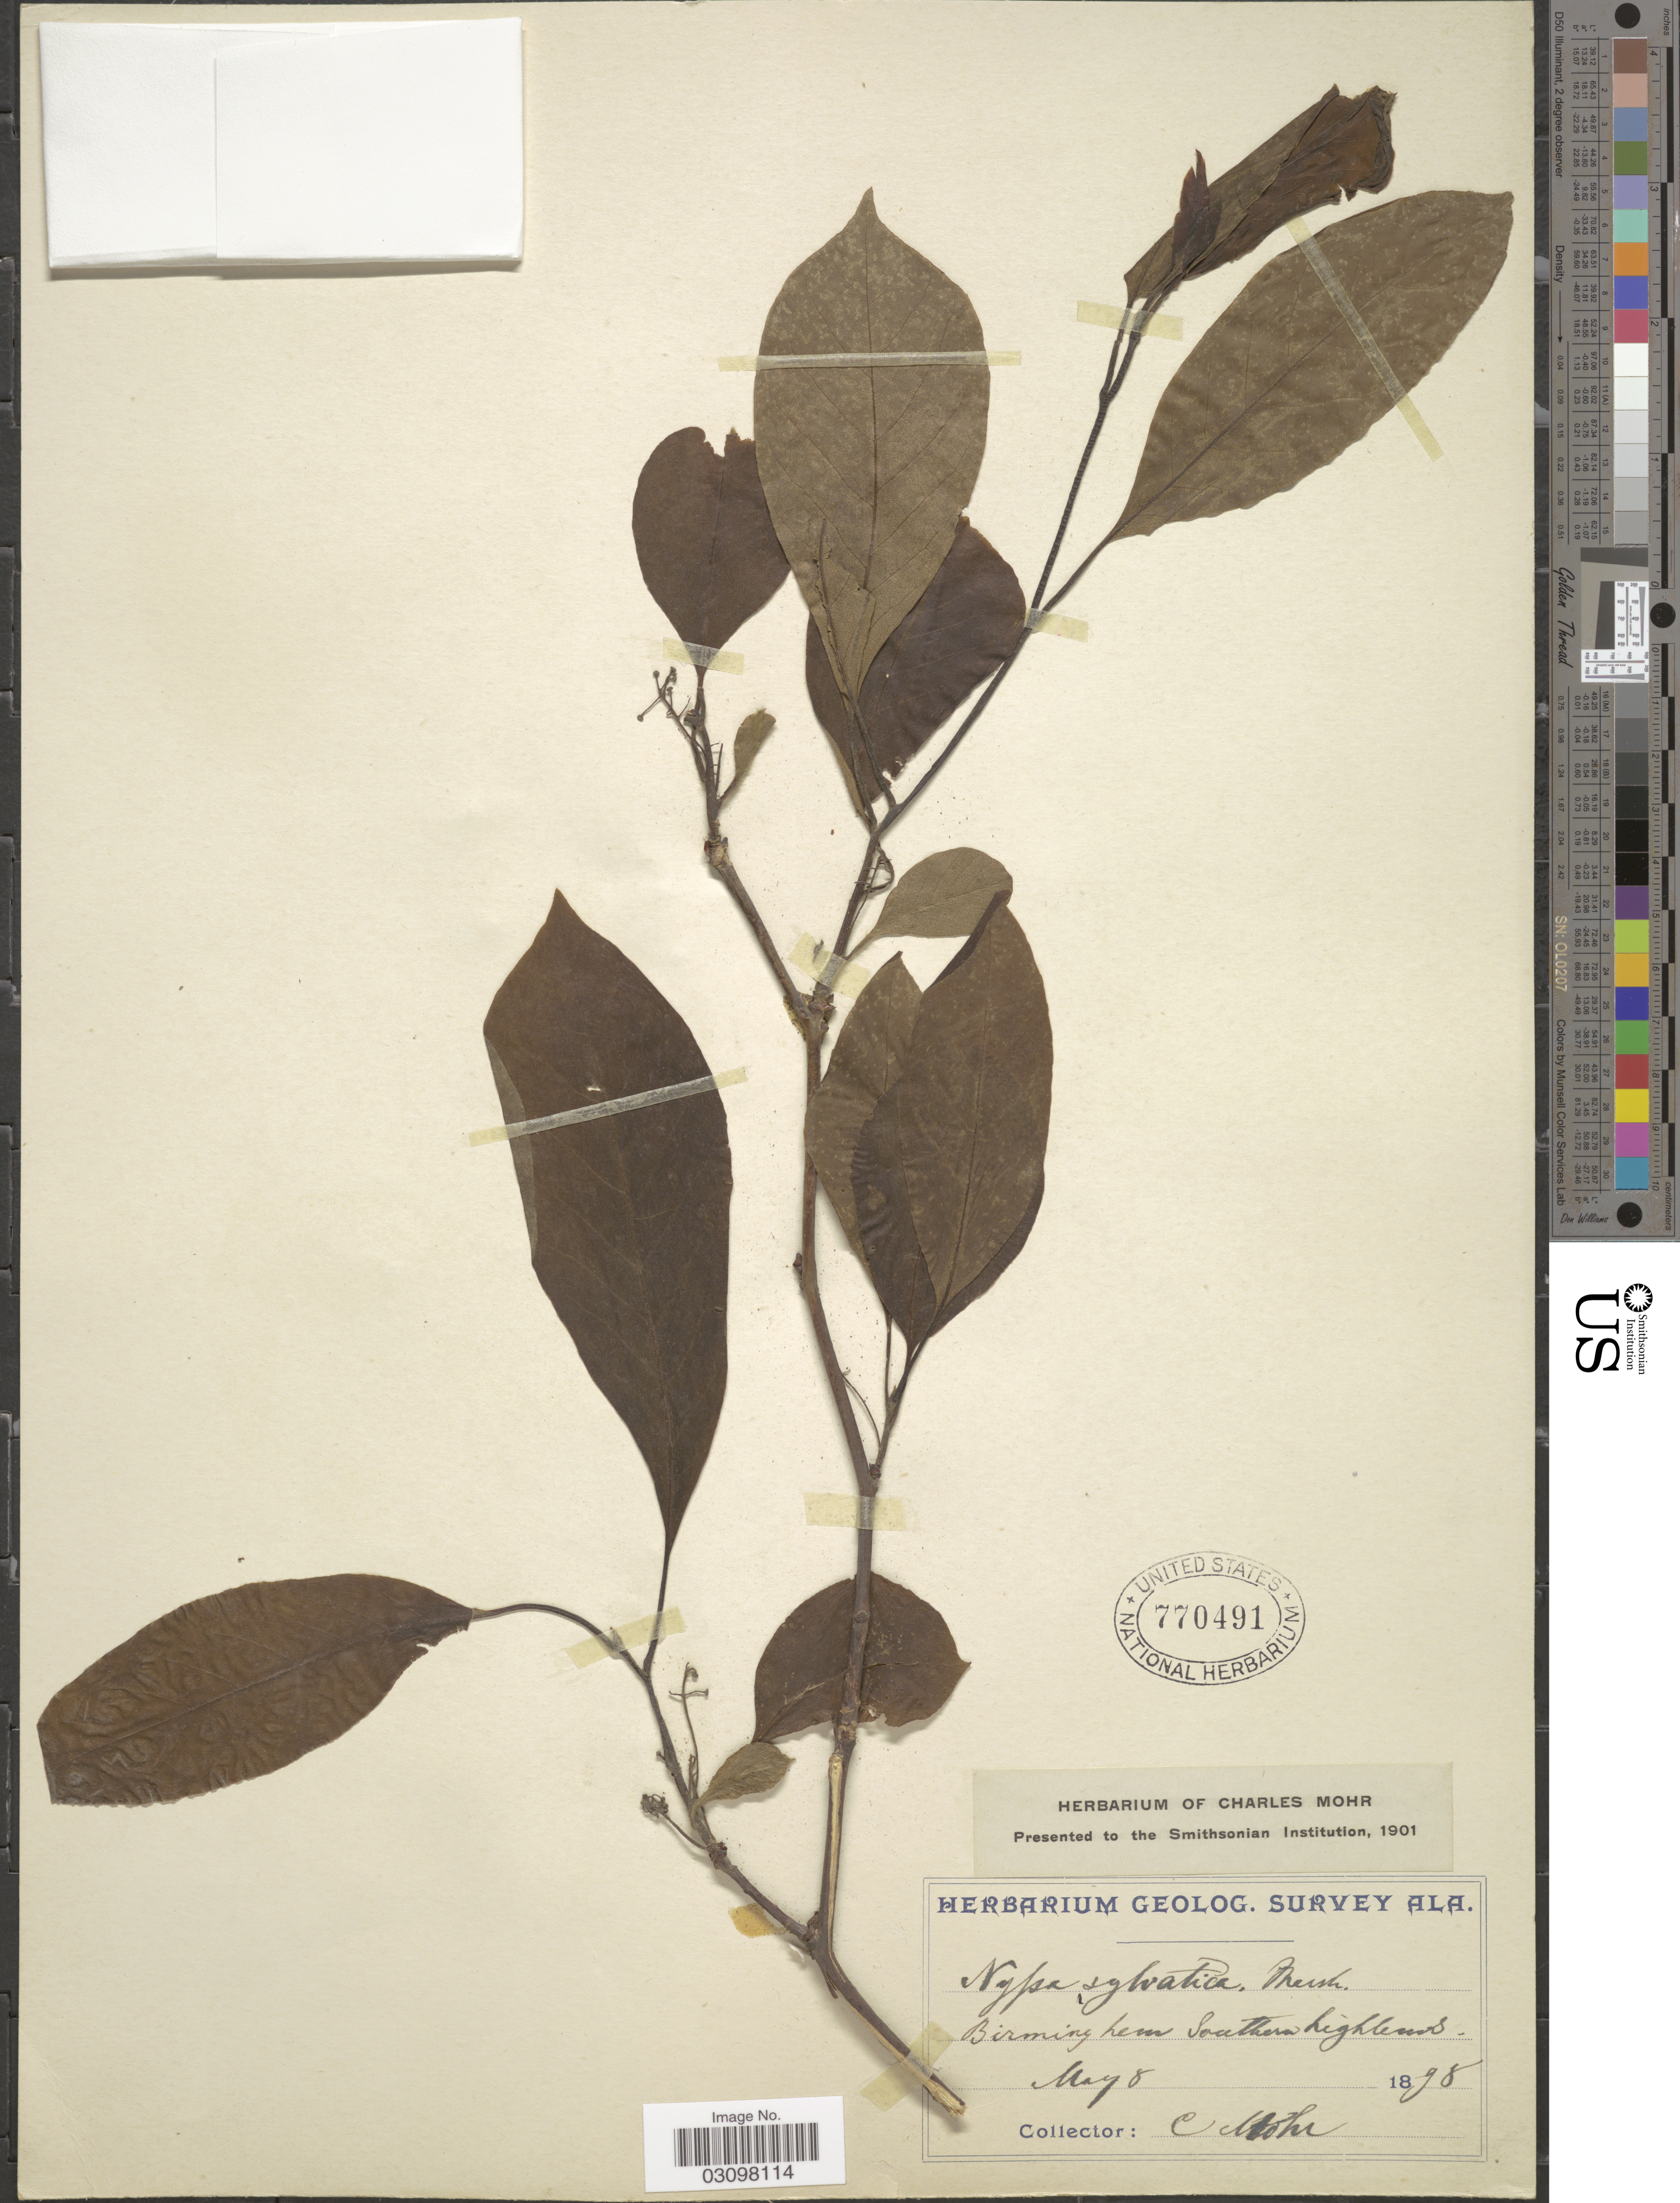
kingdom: Plantae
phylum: Tracheophyta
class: Magnoliopsida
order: Cornales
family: Nyssaceae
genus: Nyssa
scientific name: Nyssa sylvatica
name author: Marshall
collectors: Mohr, C. T. (herbarium)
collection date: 1898-05-08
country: United States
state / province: Alabama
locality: Birminghem Southern highlands.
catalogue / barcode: US 770491